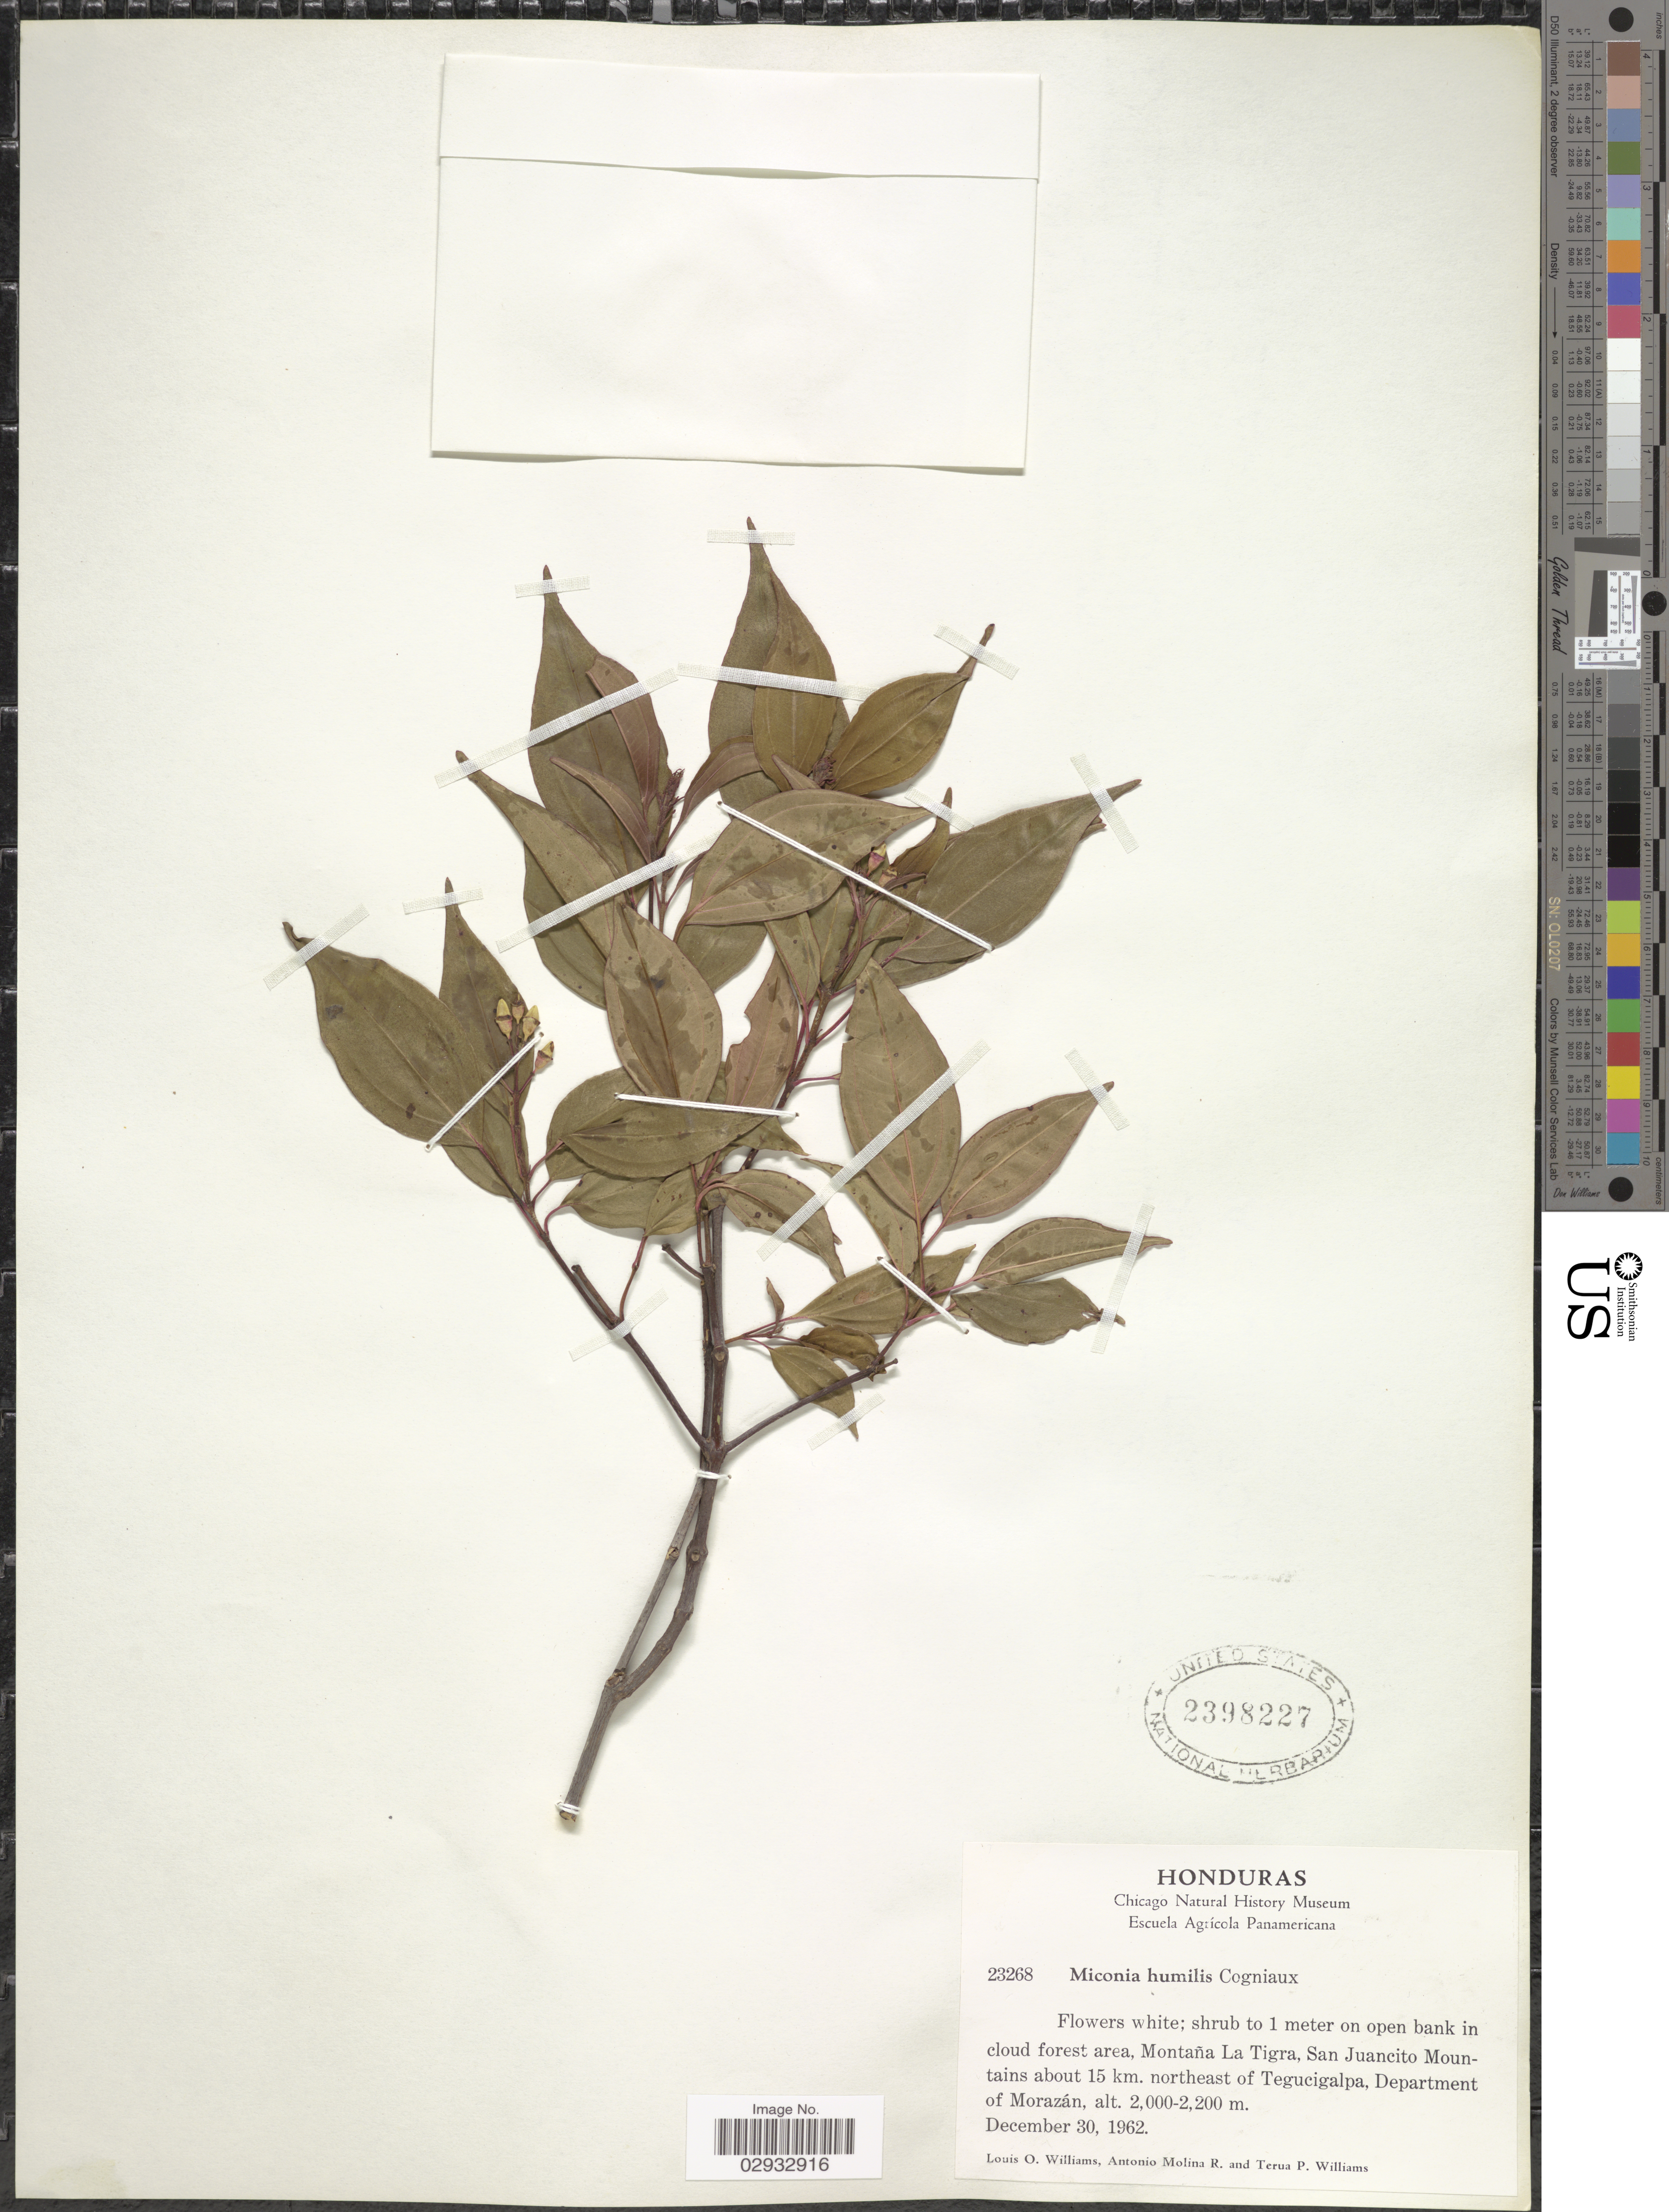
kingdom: Plantae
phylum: Tracheophyta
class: Magnoliopsida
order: Myrtales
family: Melastomataceae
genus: Miconia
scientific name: Miconia humilis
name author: Cogn.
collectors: L. O. Williams, A. Molina R. & T. Williams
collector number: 23268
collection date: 1962-12-30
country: Honduras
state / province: Fco. Morazán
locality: On open bank in cloud forest area, Montaña La Tigra, San Juancito Mountains about 15 km. northeast of Tegucigalpa, Department of Morazán.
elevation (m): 2000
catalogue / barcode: US 23982227